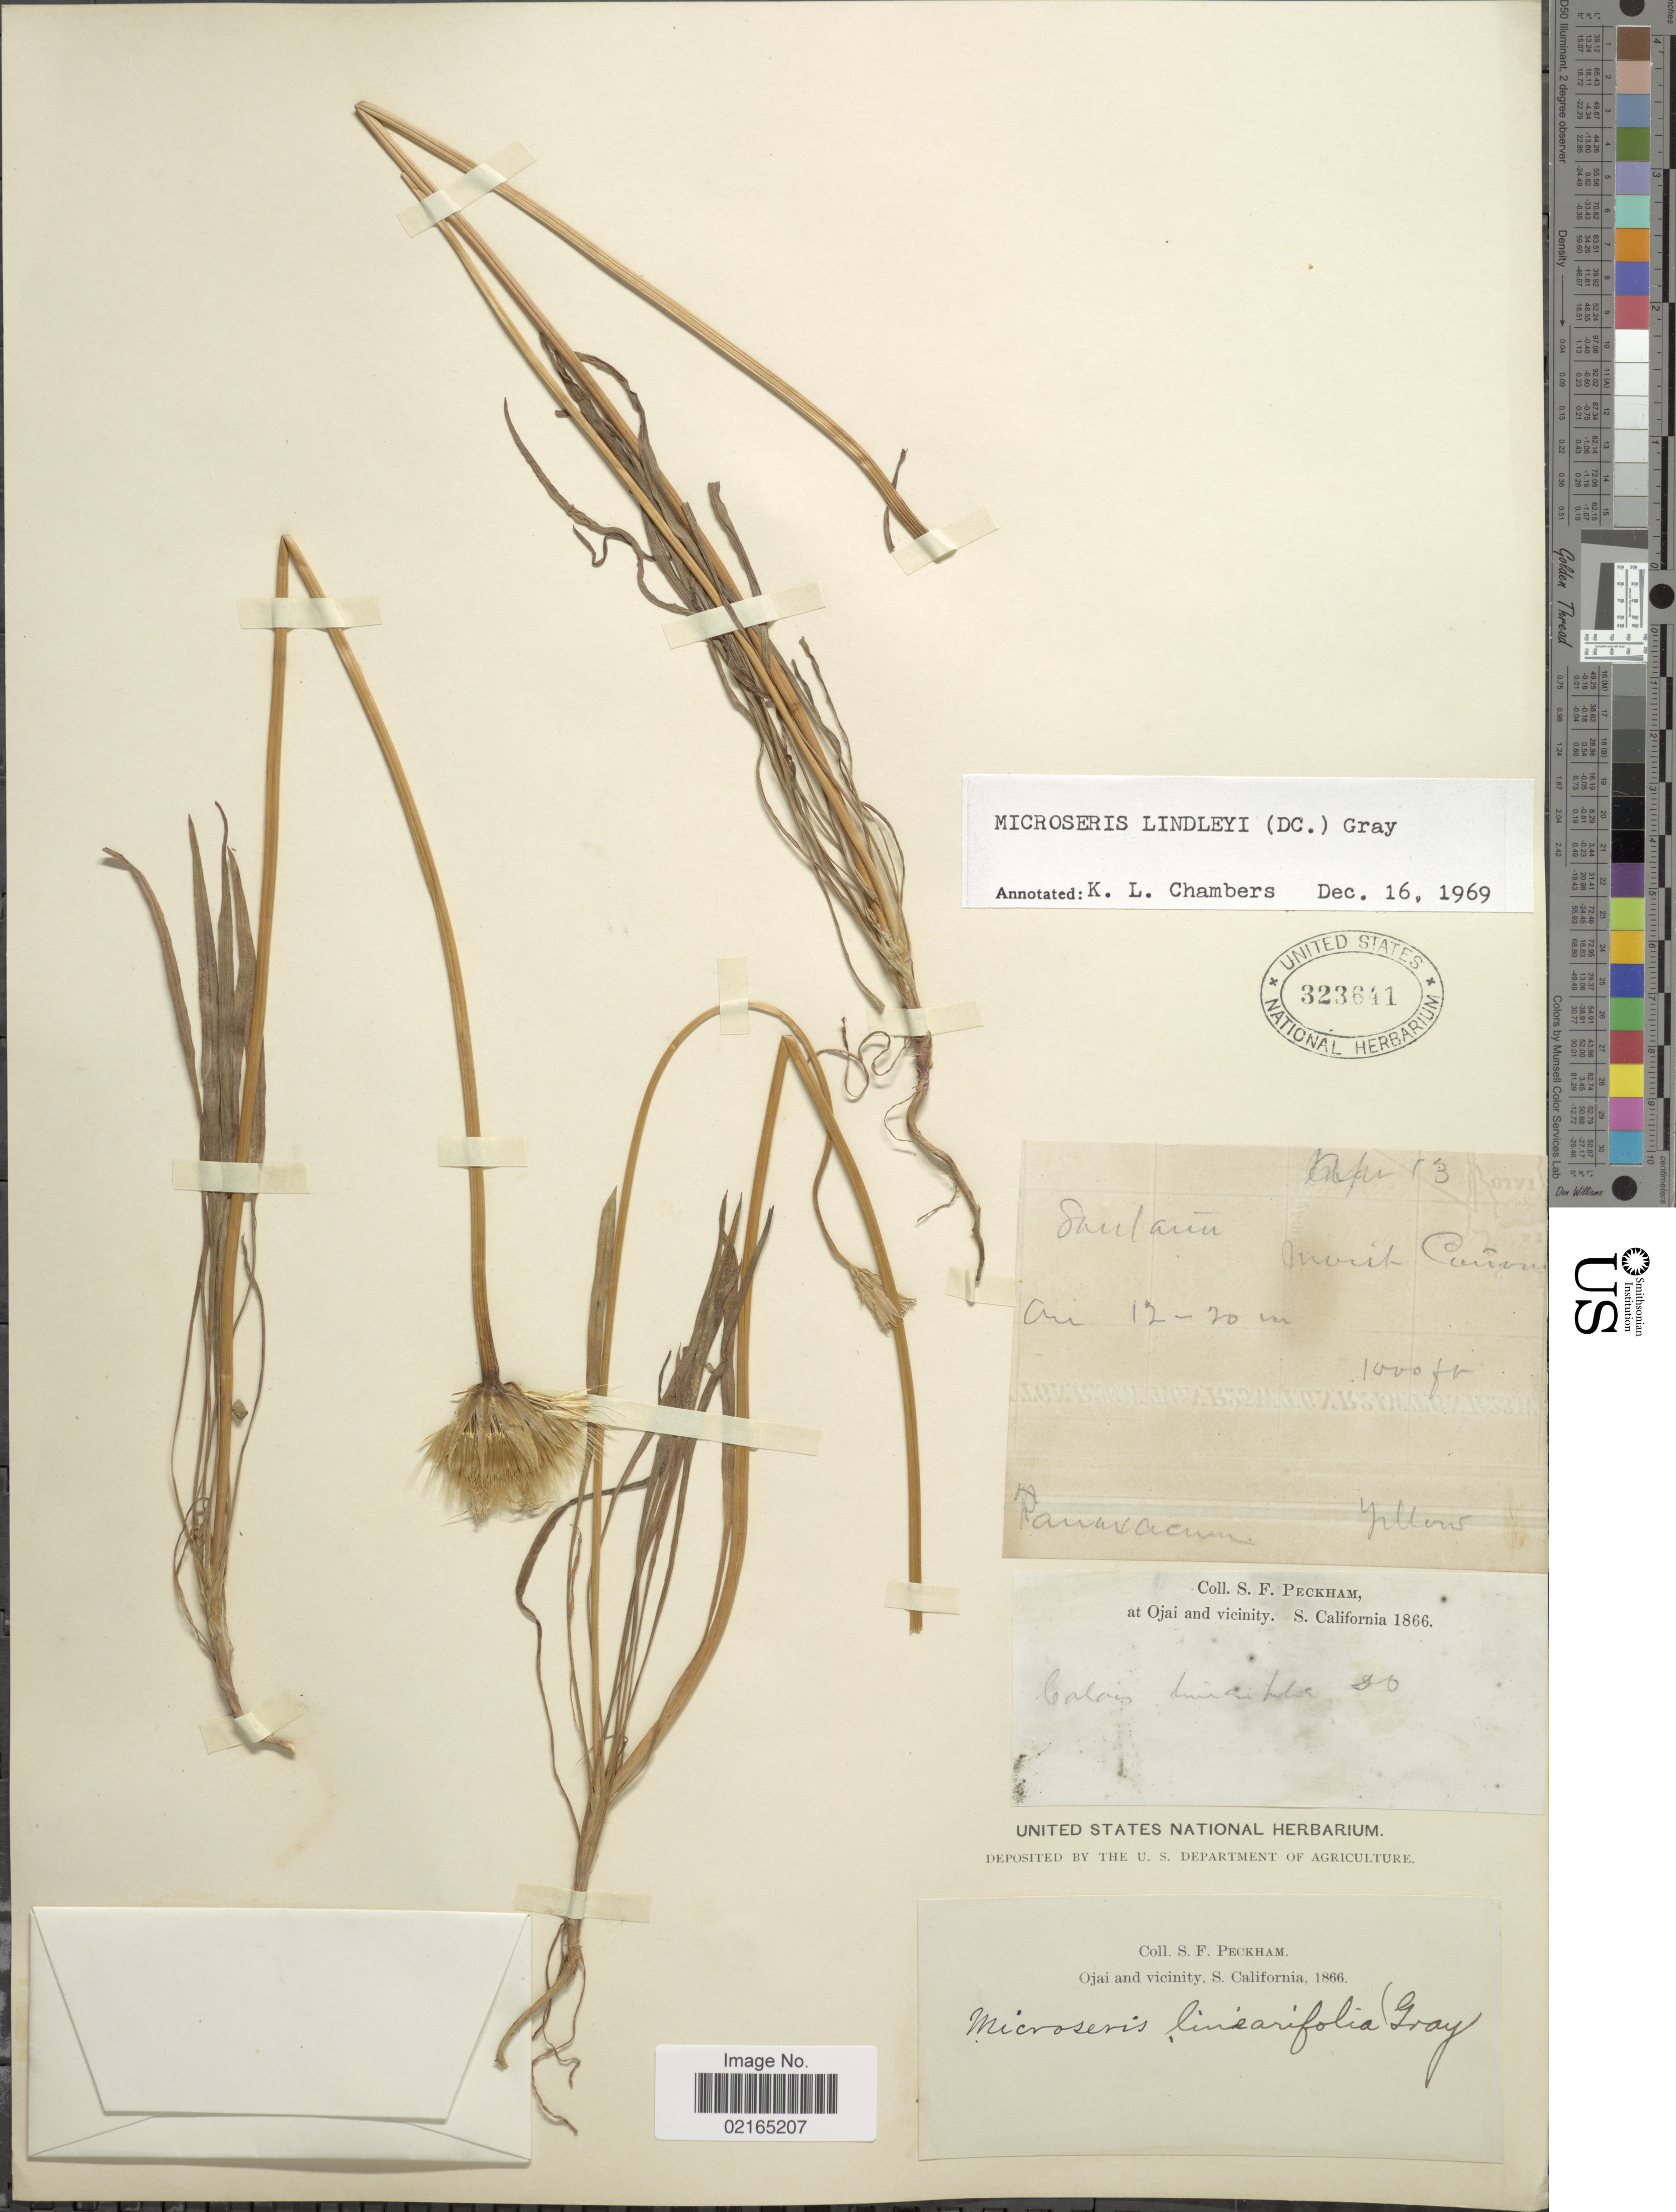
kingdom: Plantae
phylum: Tracheophyta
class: Magnoliopsida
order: Asterales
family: Asteraceae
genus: Uropappus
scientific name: Uropappus lindleyi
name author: (DC.) Nutt.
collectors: S. Peckham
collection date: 1866-04-13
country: United States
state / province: California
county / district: Ventura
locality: Ojai and vicinity, S. California, Mouth Cañon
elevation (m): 305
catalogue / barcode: US 323641